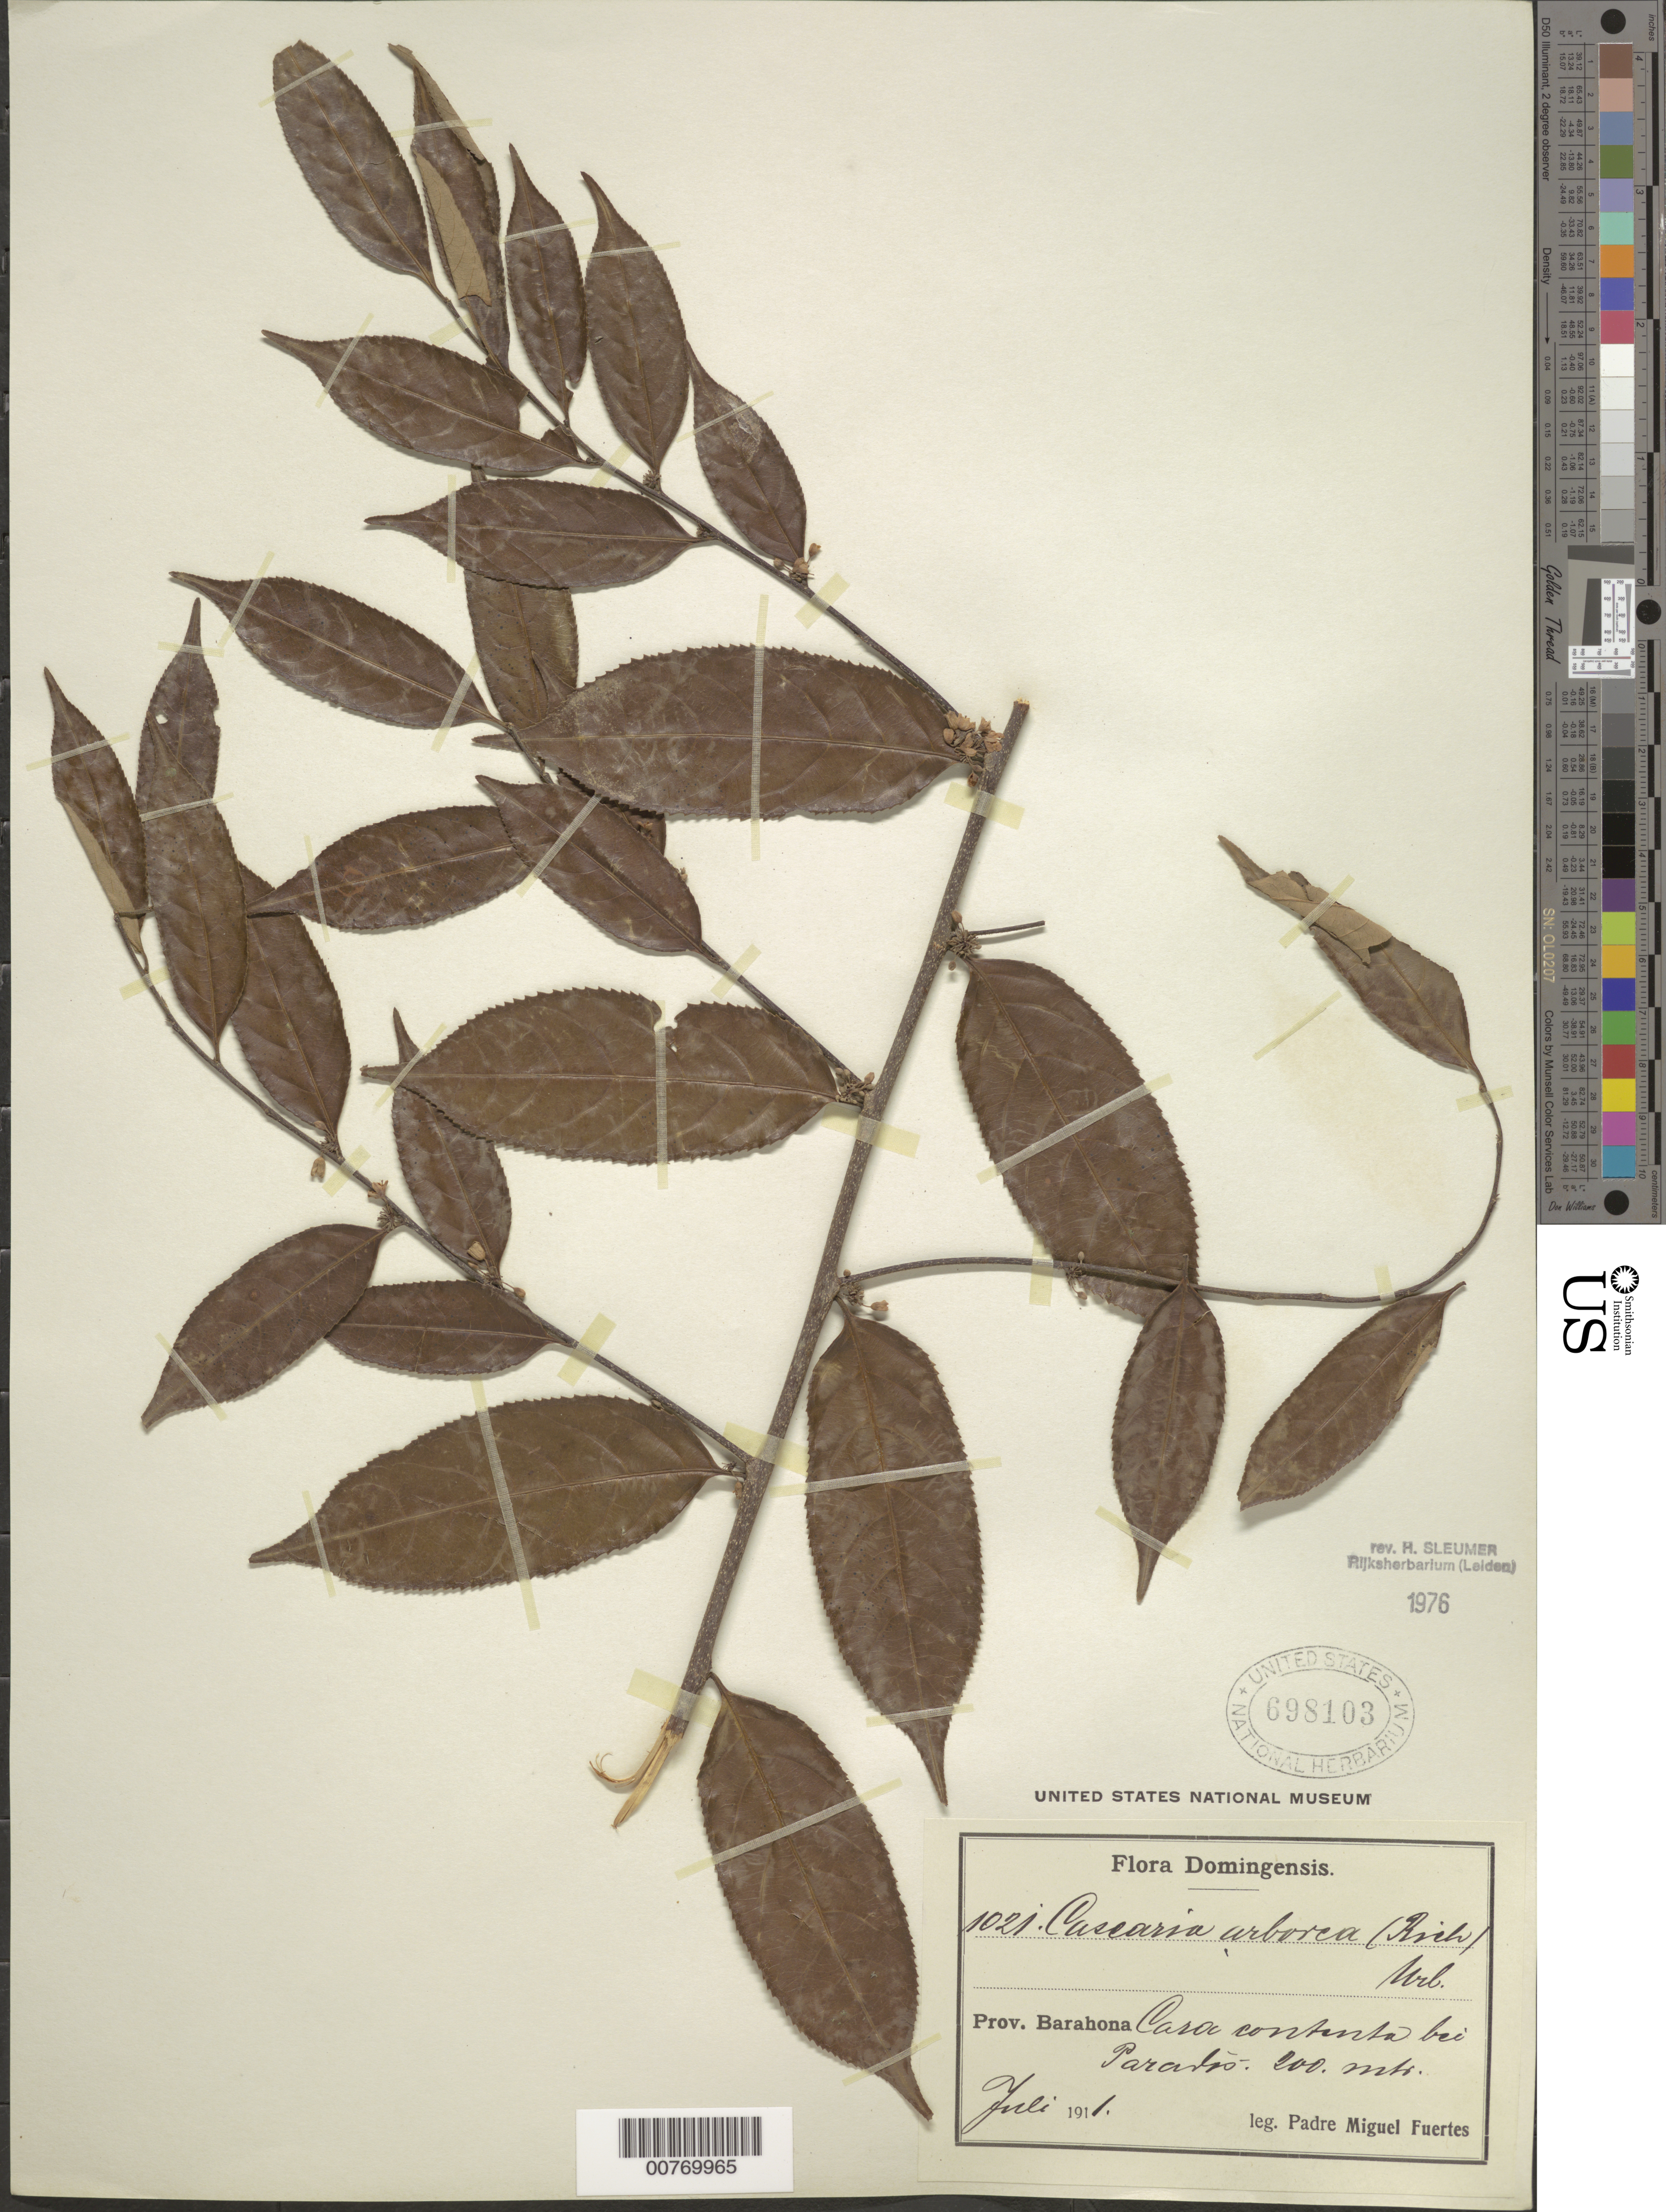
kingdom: Plantae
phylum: Tracheophyta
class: Magnoliopsida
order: Malpighiales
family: Salicaceae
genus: Casearia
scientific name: Casearia arborea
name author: (Rich.) Urb.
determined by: Sleumer, H. O.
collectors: M. D. Fuertes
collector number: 1021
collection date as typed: Jul 1911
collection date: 1911-07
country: Dominican Republic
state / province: Barahona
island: Hispaniola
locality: "Caroc contenta bei Paradis"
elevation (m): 200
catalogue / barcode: US 698103